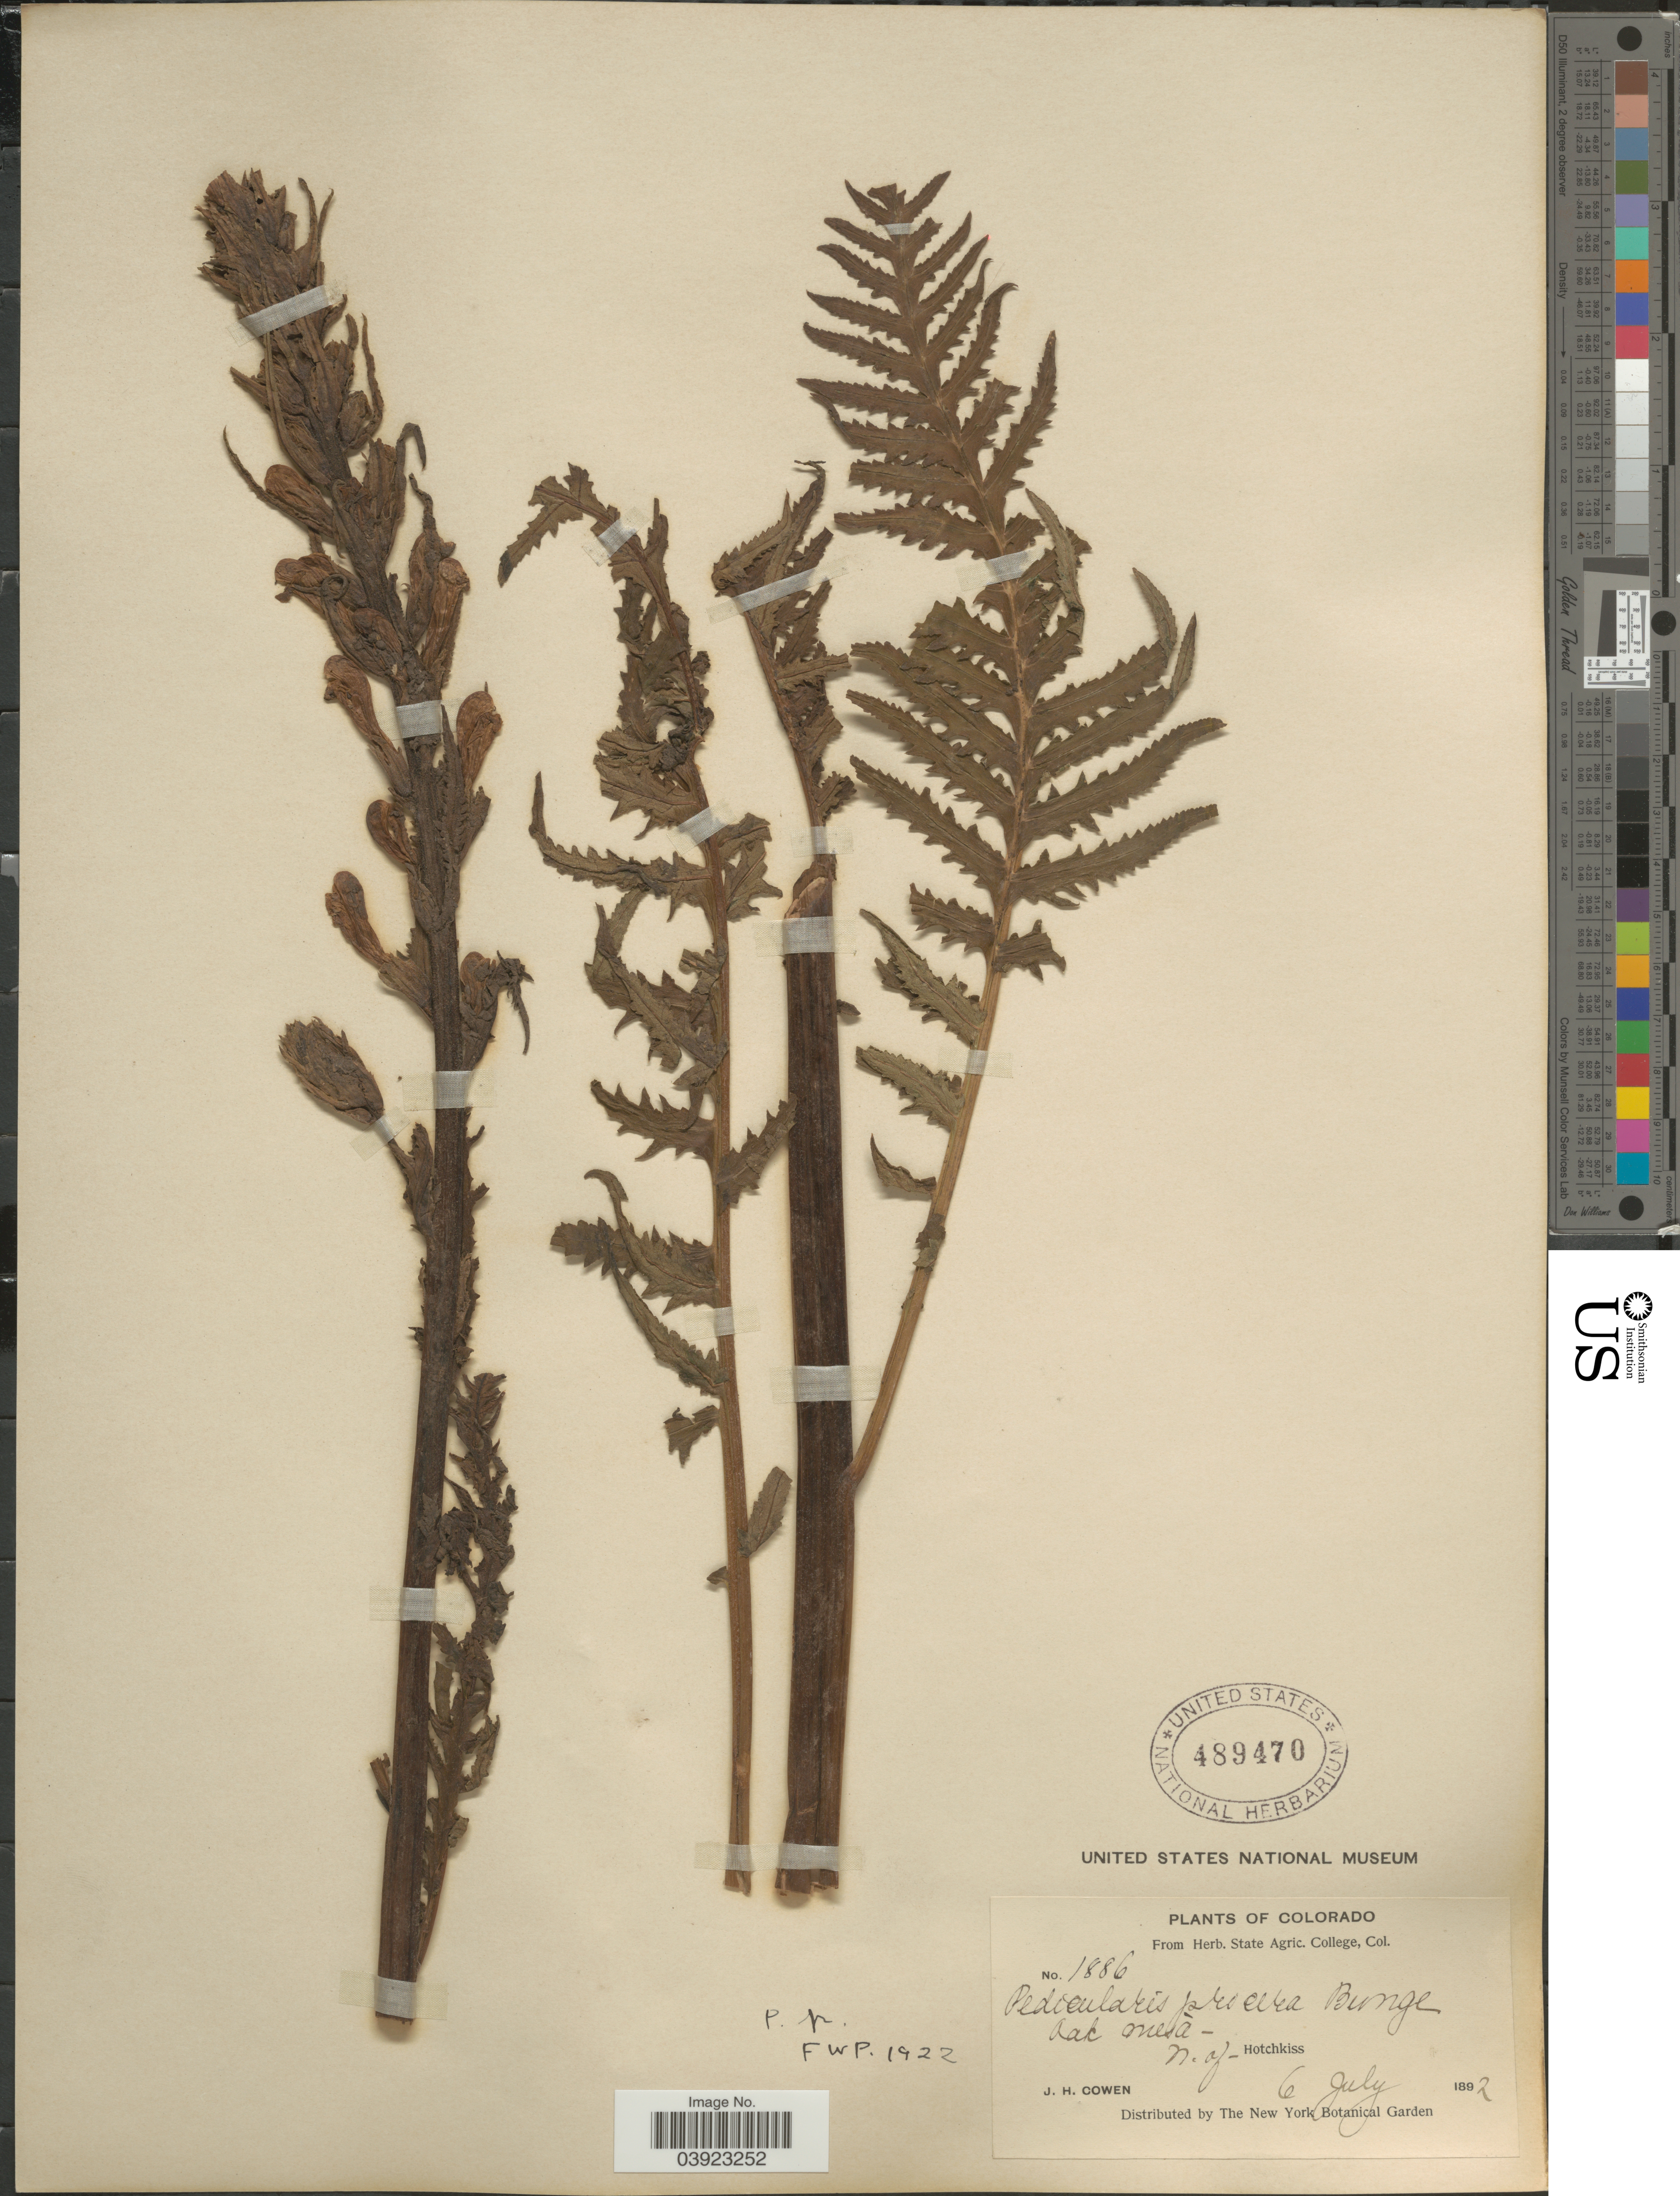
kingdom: Plantae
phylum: Tracheophyta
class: Magnoliopsida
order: Lamiales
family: Orobanchaceae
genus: Pedicularis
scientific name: Pedicularis procera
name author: A. Gray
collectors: J. H. Cowen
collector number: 1886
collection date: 1892-07-06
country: United States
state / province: Colorado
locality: Oak Mesa - N. of Hotchkiss.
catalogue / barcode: US 489470